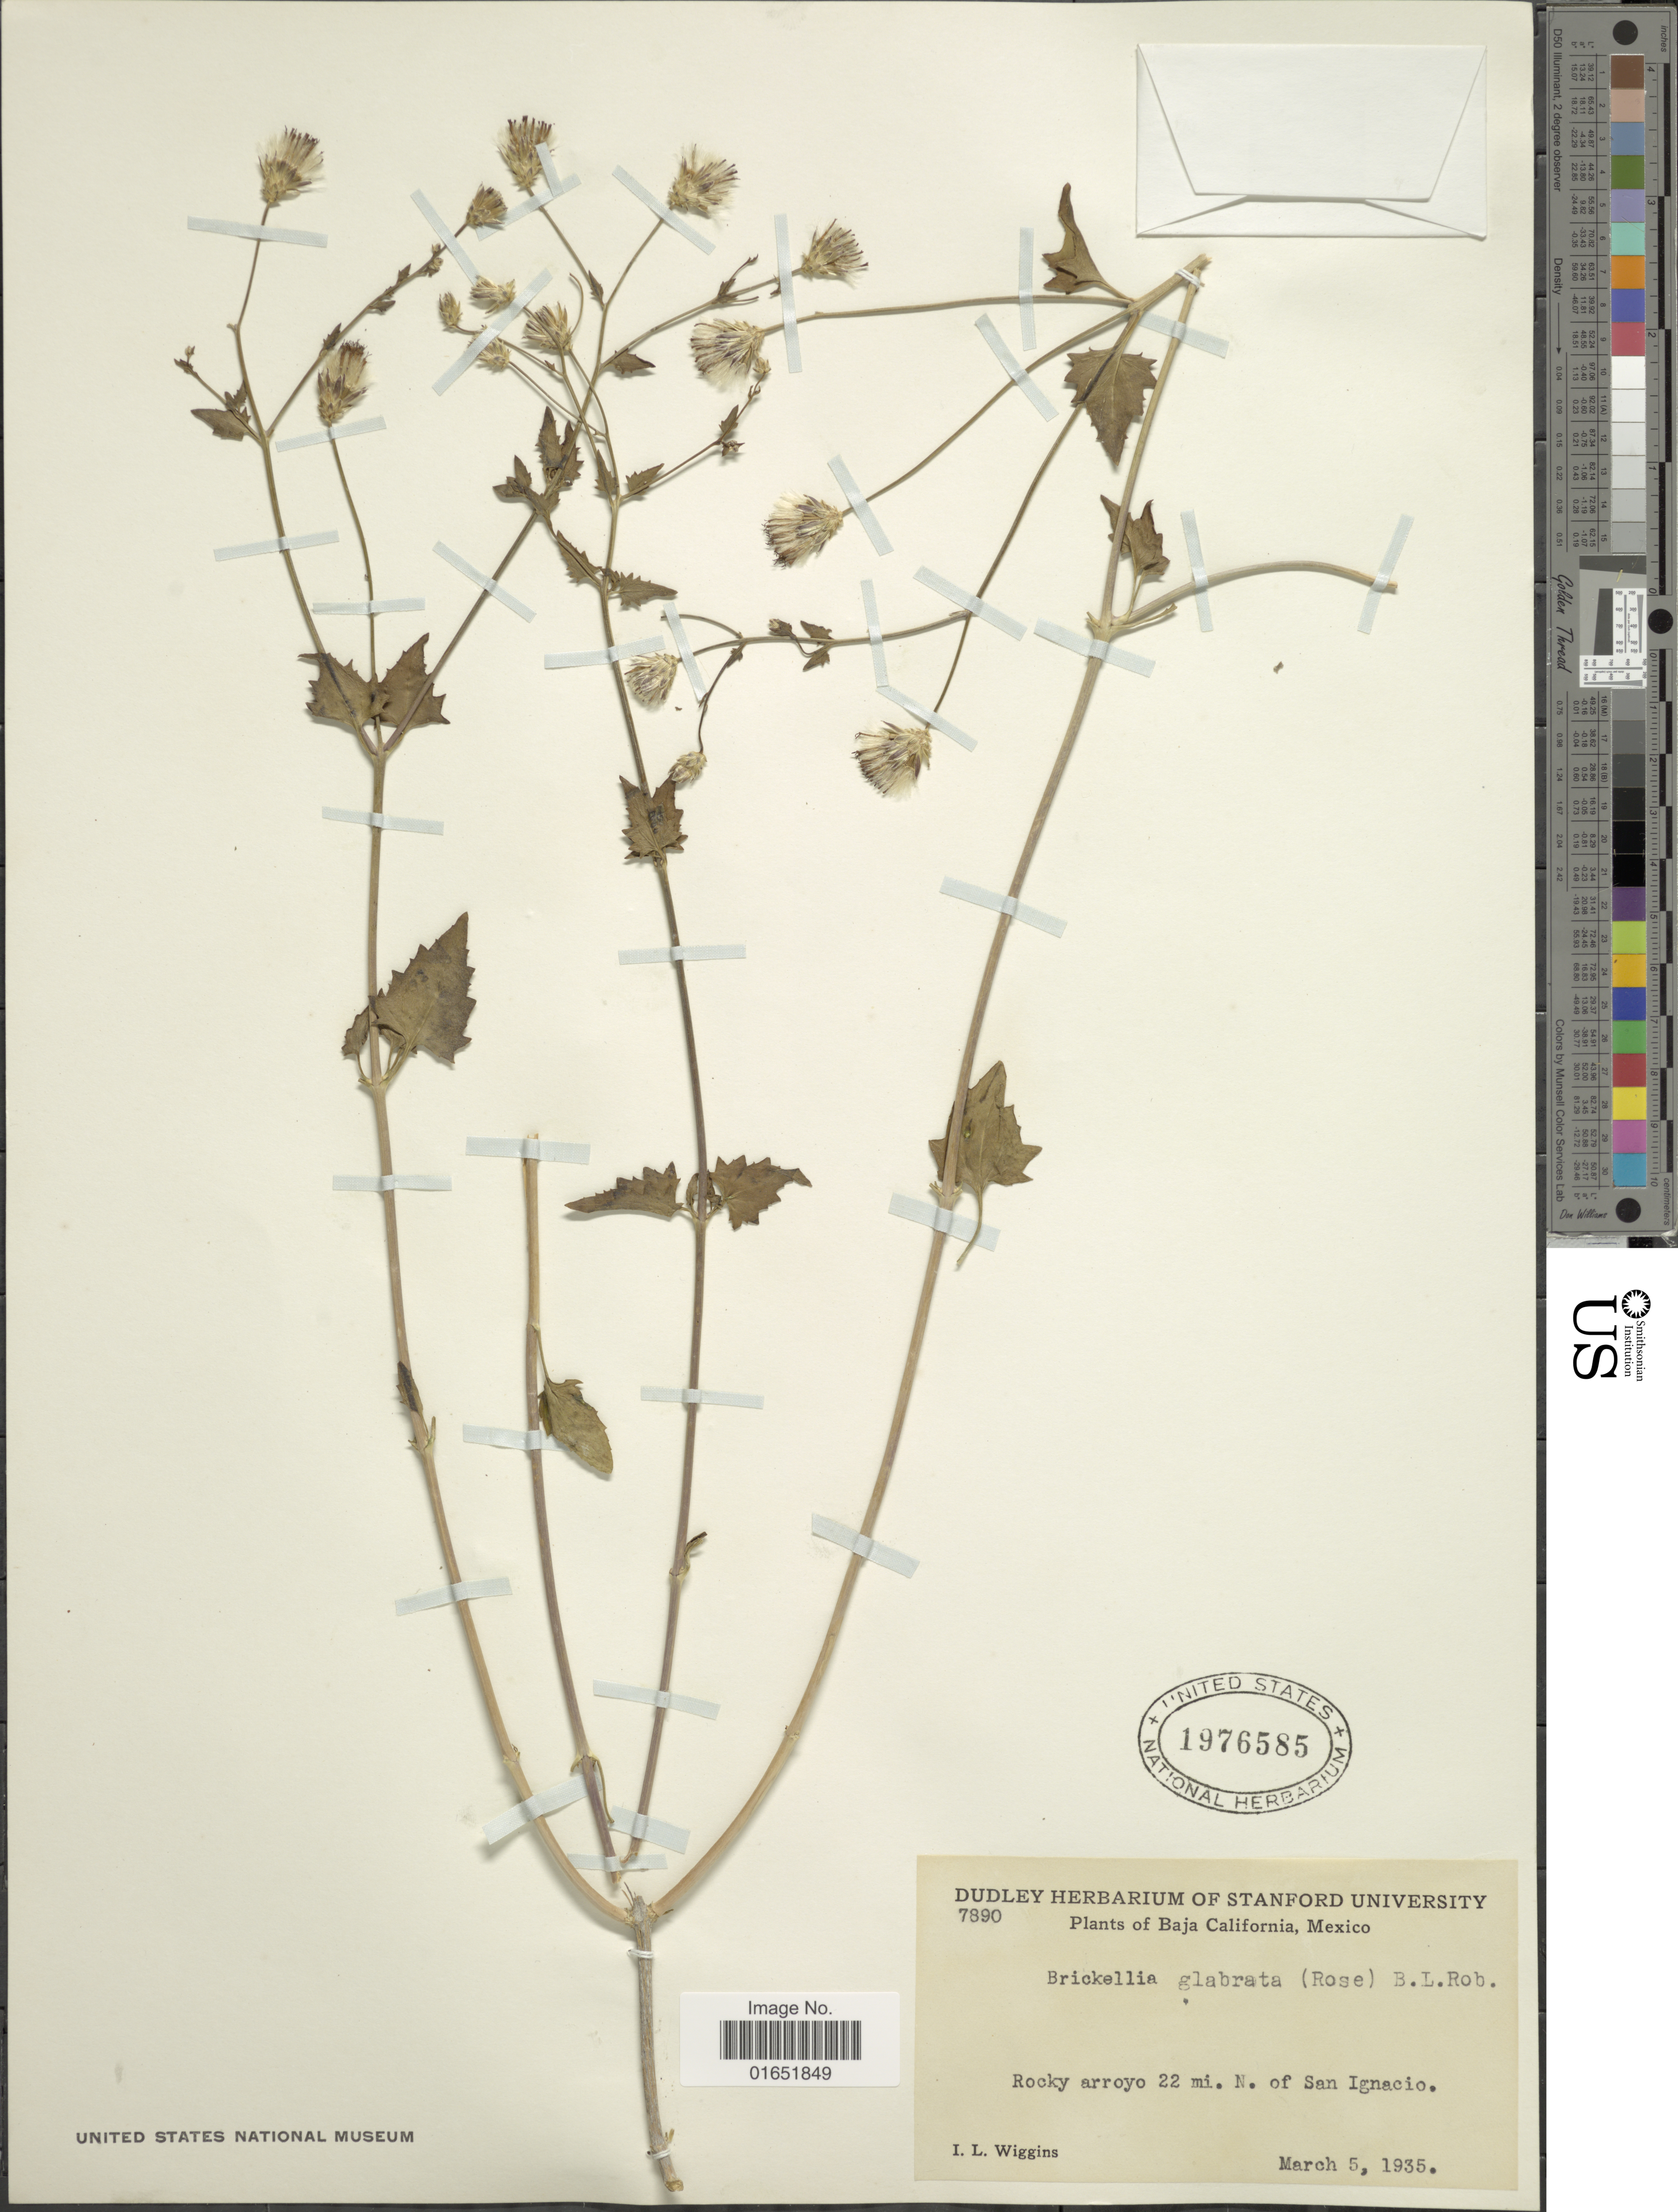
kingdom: Plantae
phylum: Tracheophyta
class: Magnoliopsida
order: Asterales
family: Asteraceae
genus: Brickellia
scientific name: Brickellia glabrata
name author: (Rose) B.L. Rob.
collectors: I. L. Wiggins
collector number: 7890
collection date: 1935-03-05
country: Mexico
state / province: Baja California Sur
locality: Rocky arroyo 22 mi. N. of San Ignacio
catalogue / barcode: US 1976585